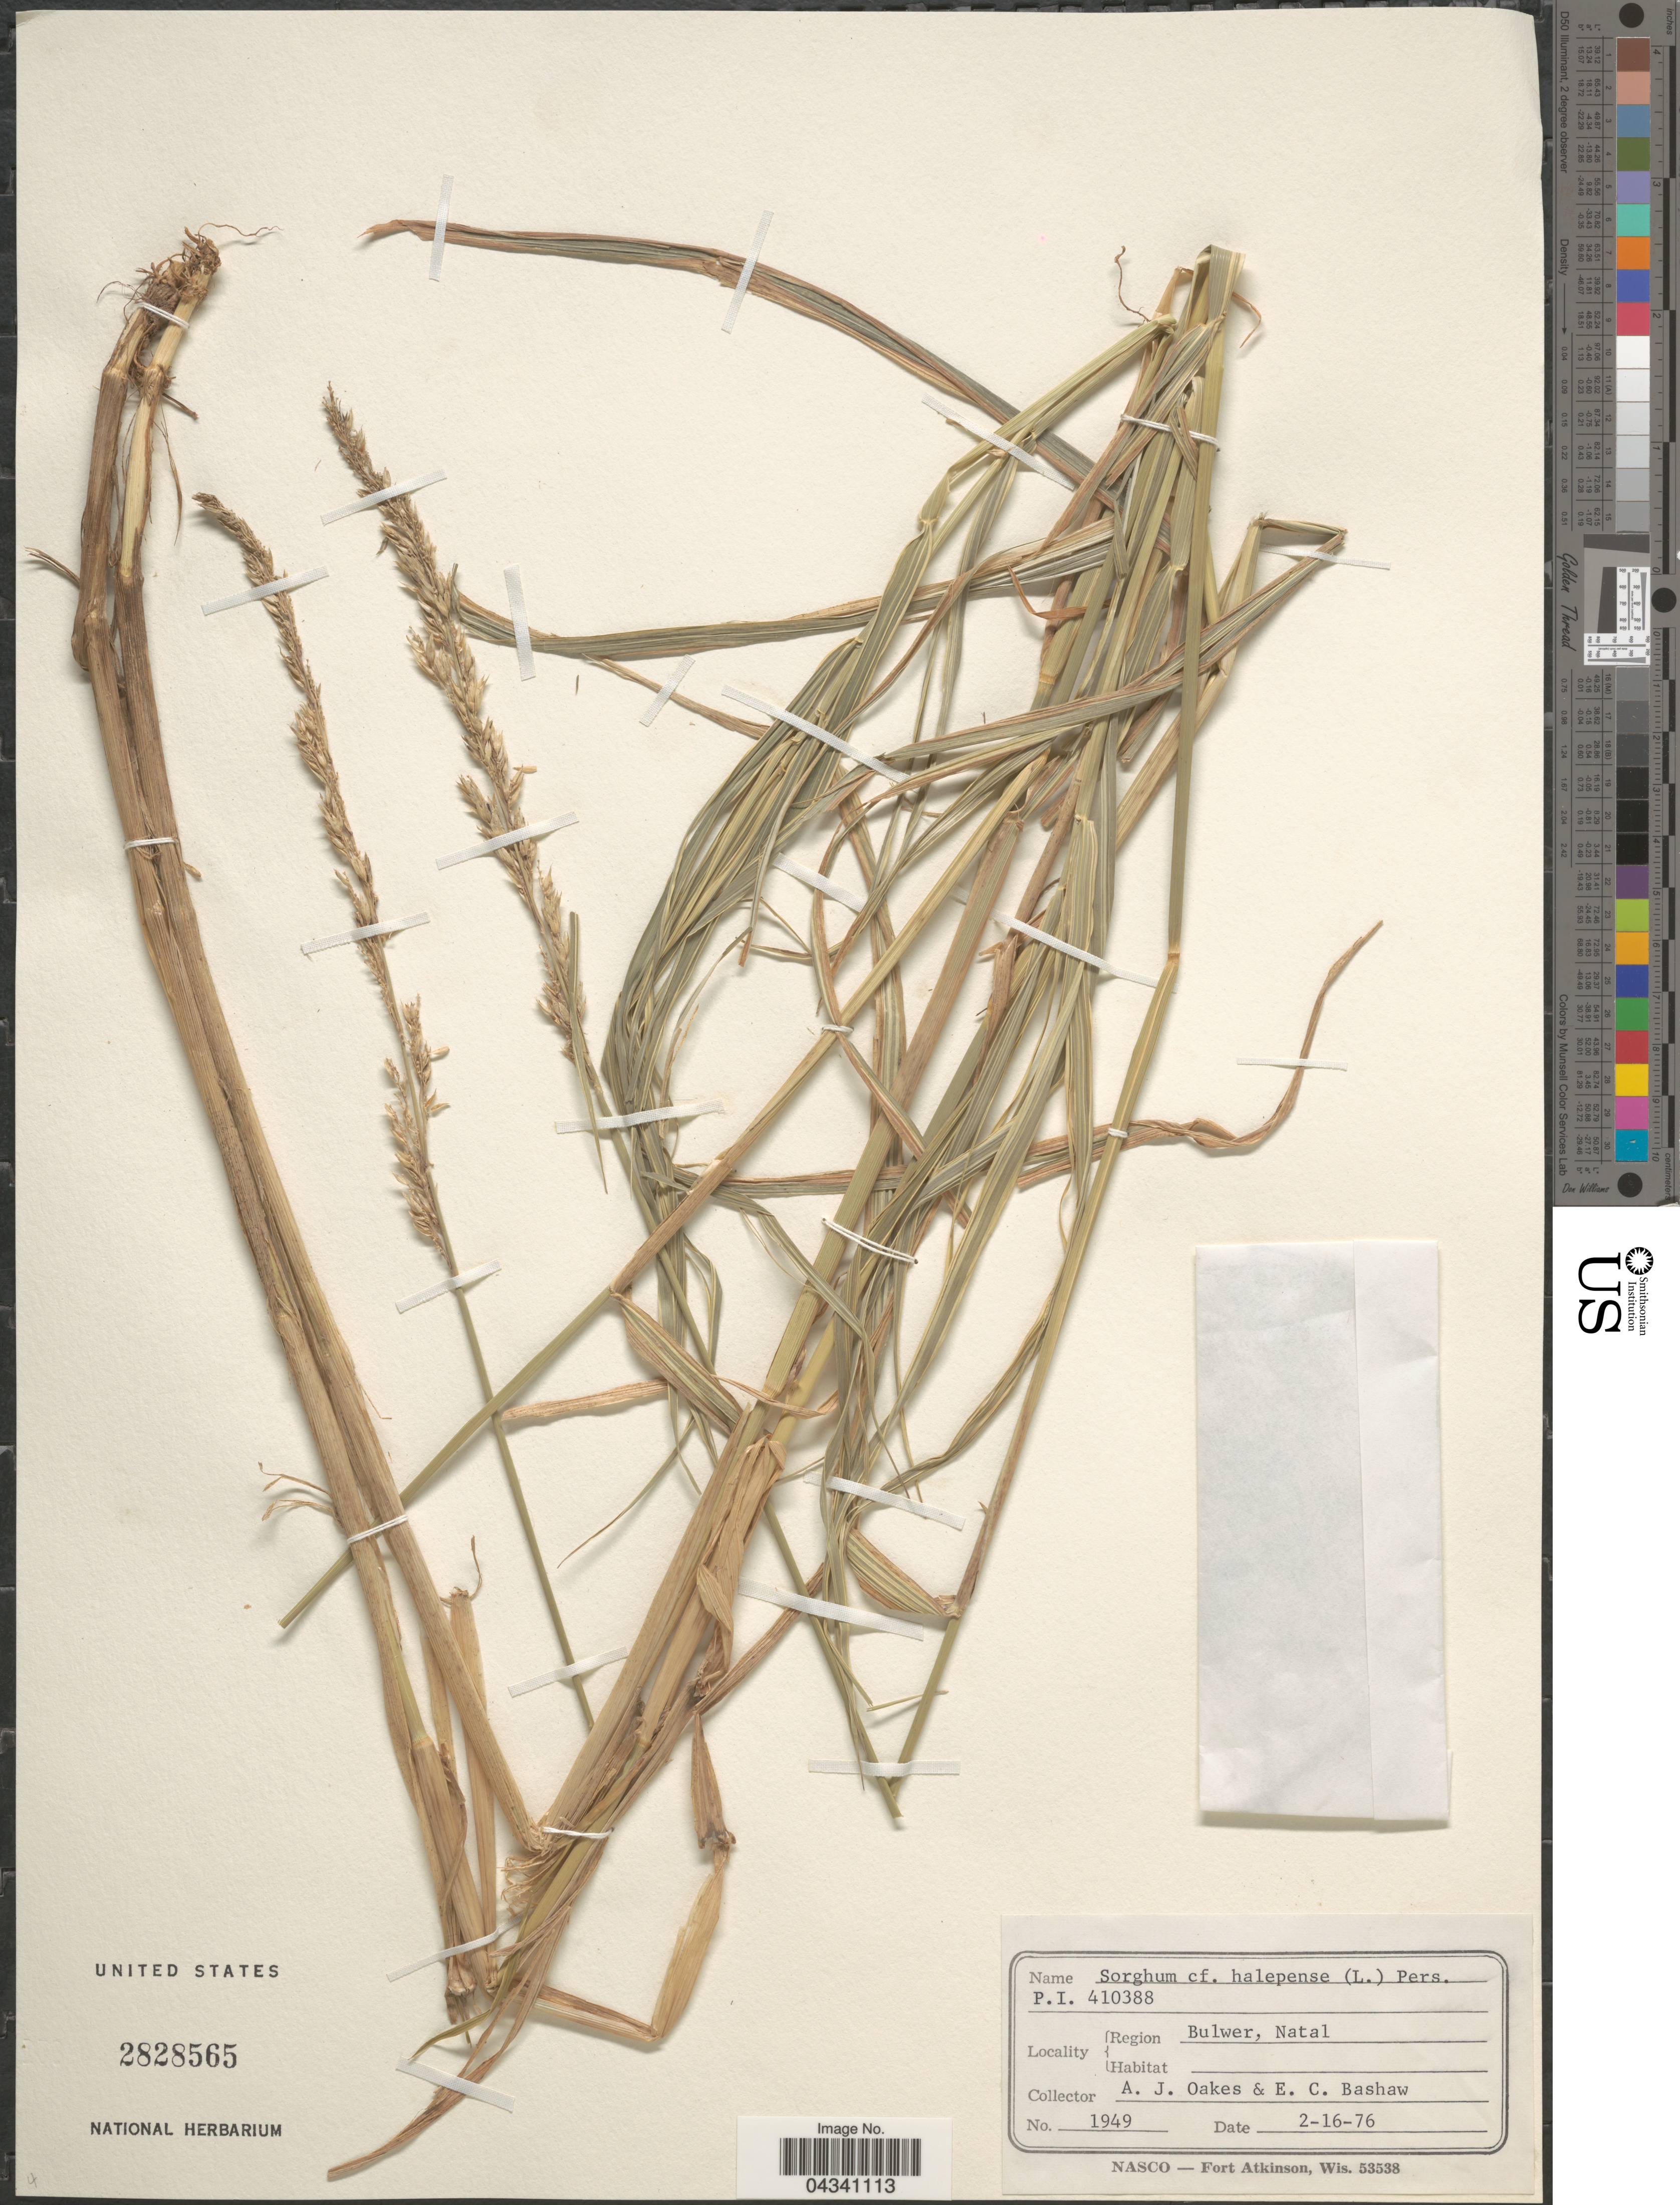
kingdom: Plantae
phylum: Tracheophyta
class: Liliopsida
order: Poales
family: Poaceae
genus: Sorghum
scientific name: Sorghum halepense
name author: (L.) Pers.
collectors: A. Oakes & E. Bashaw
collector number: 1949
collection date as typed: Transcribed d/m/y: 16/2/76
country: South Africa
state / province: KwaZulu-Natal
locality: Region Bulwer, Natal.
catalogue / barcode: US 2828565